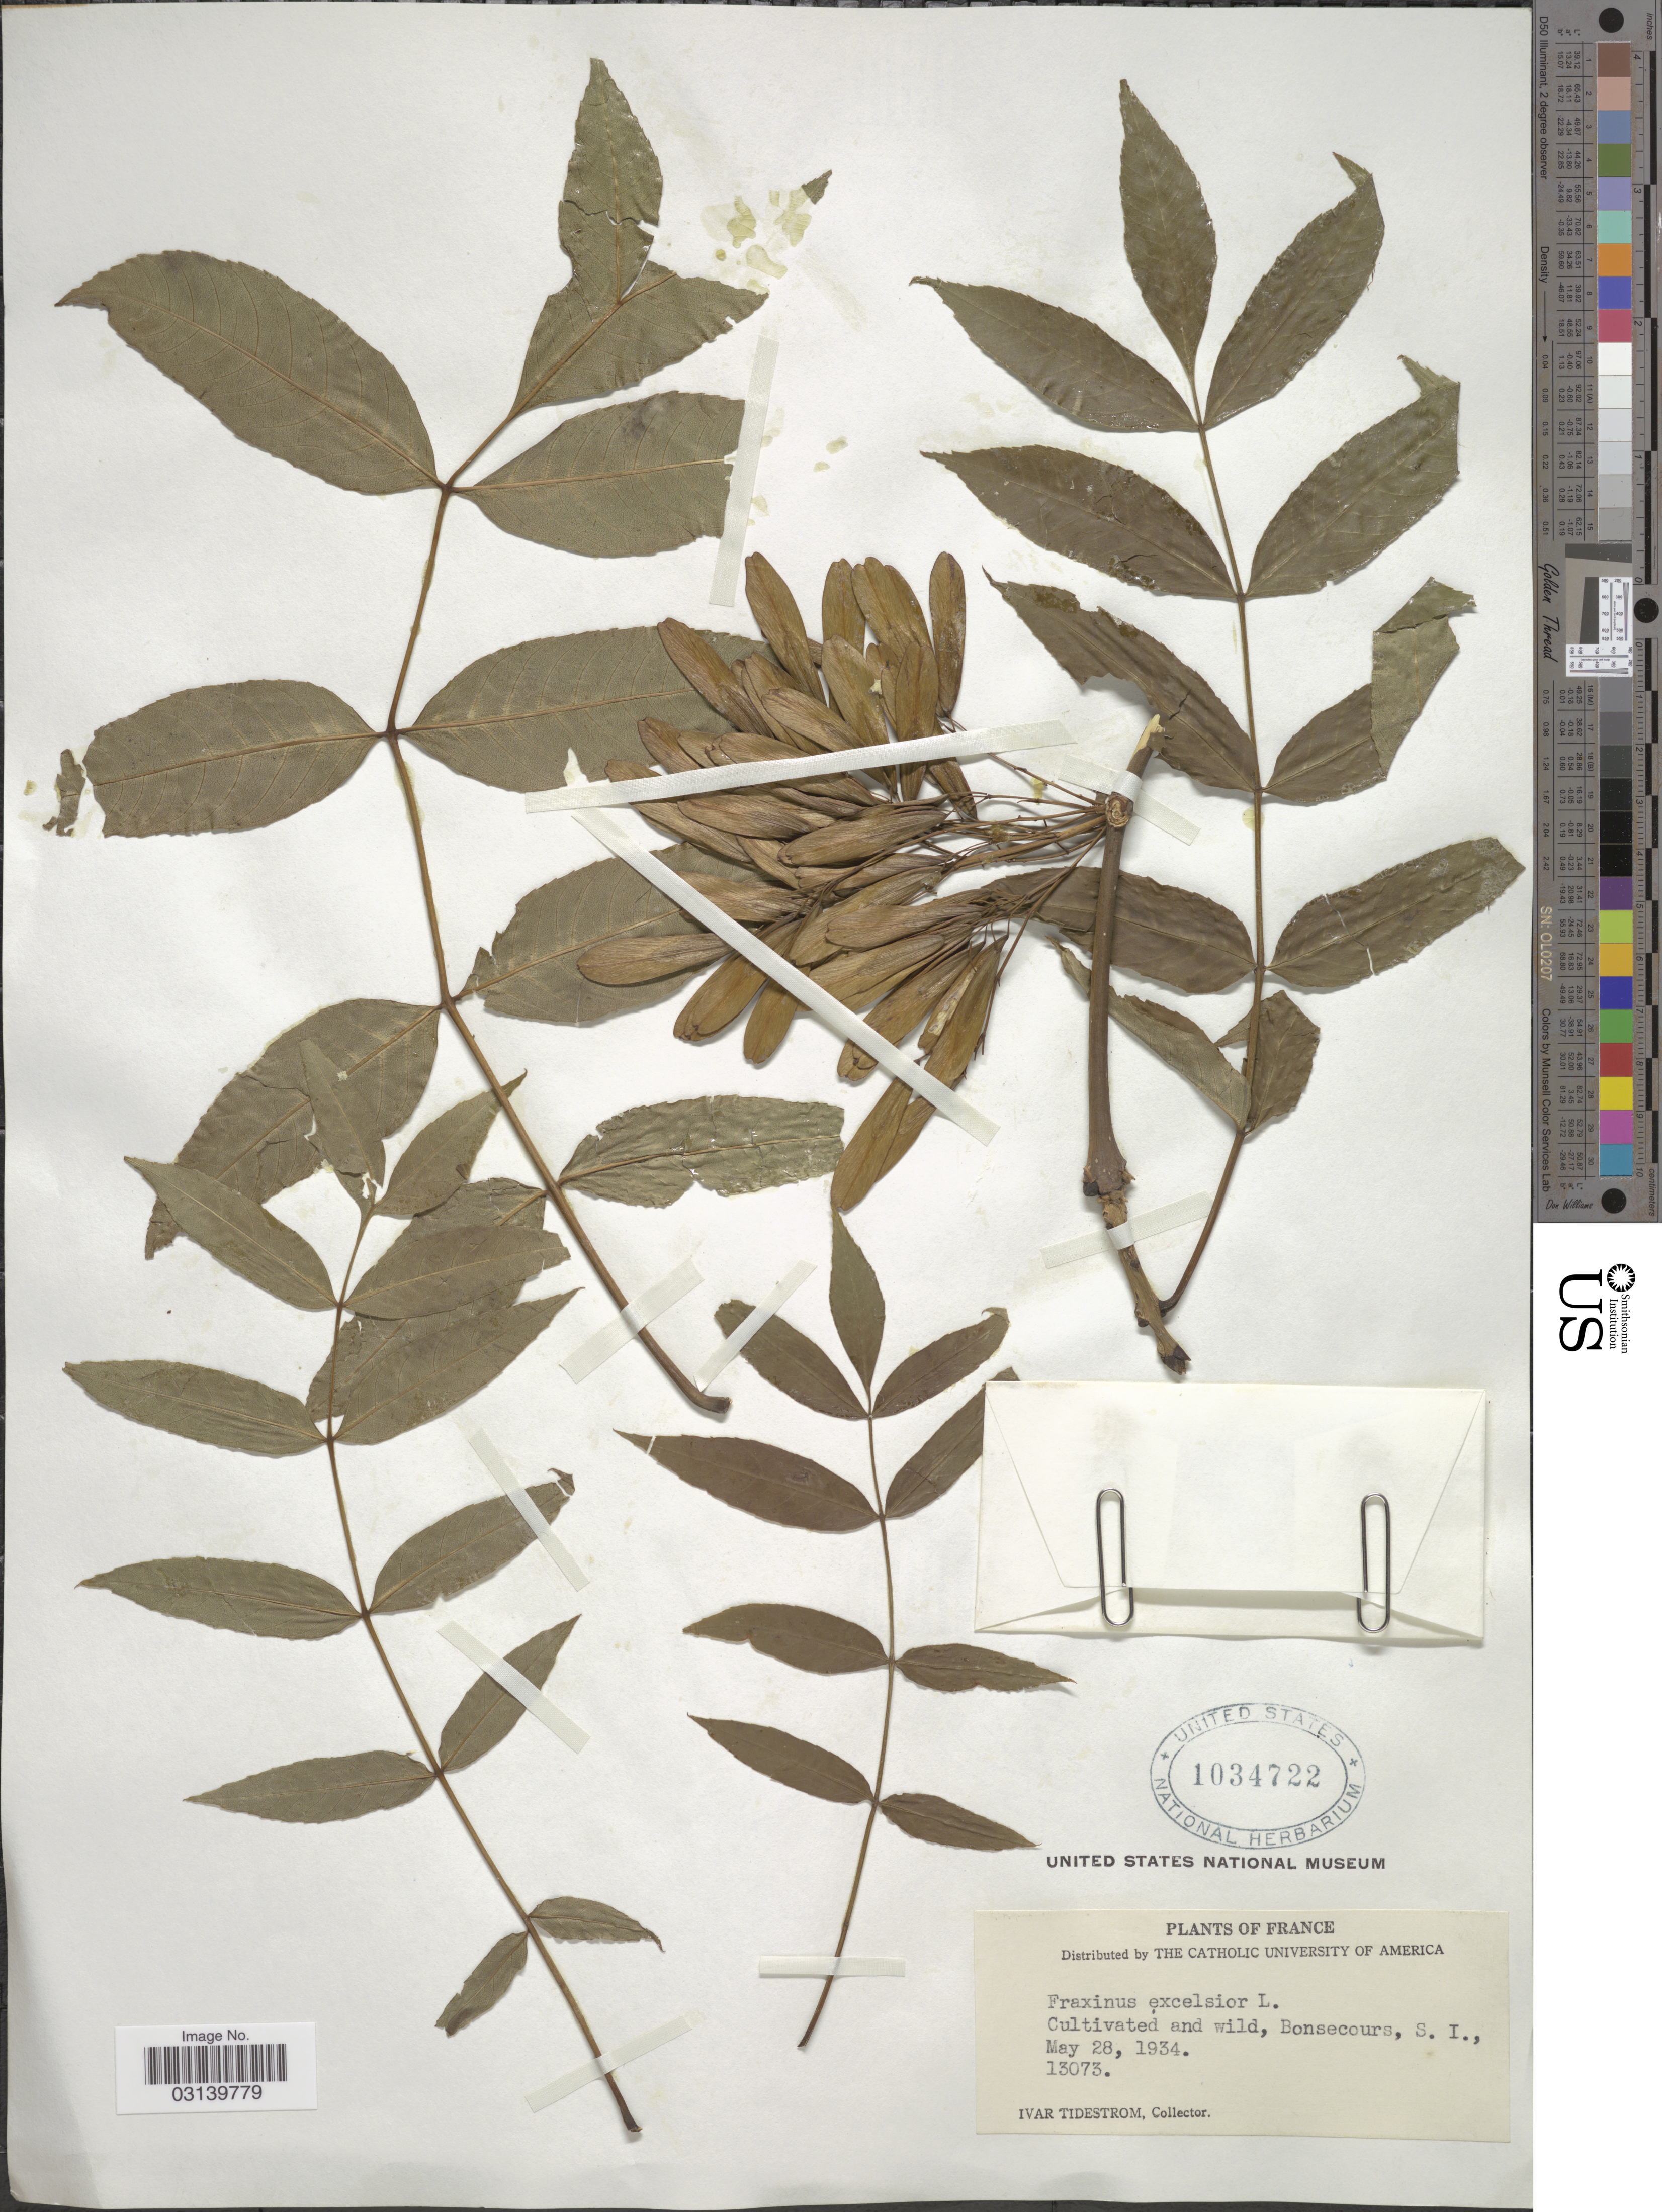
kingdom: Plantae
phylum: Tracheophyta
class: Magnoliopsida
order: Lamiales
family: Oleaceae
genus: Fraxinus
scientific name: Fraxinus excelsior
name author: L.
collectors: I. F. Tidestrom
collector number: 13073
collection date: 1934-05-28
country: France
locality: Cultivated and wild, Bonsecours, S.I.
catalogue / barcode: US 1034722